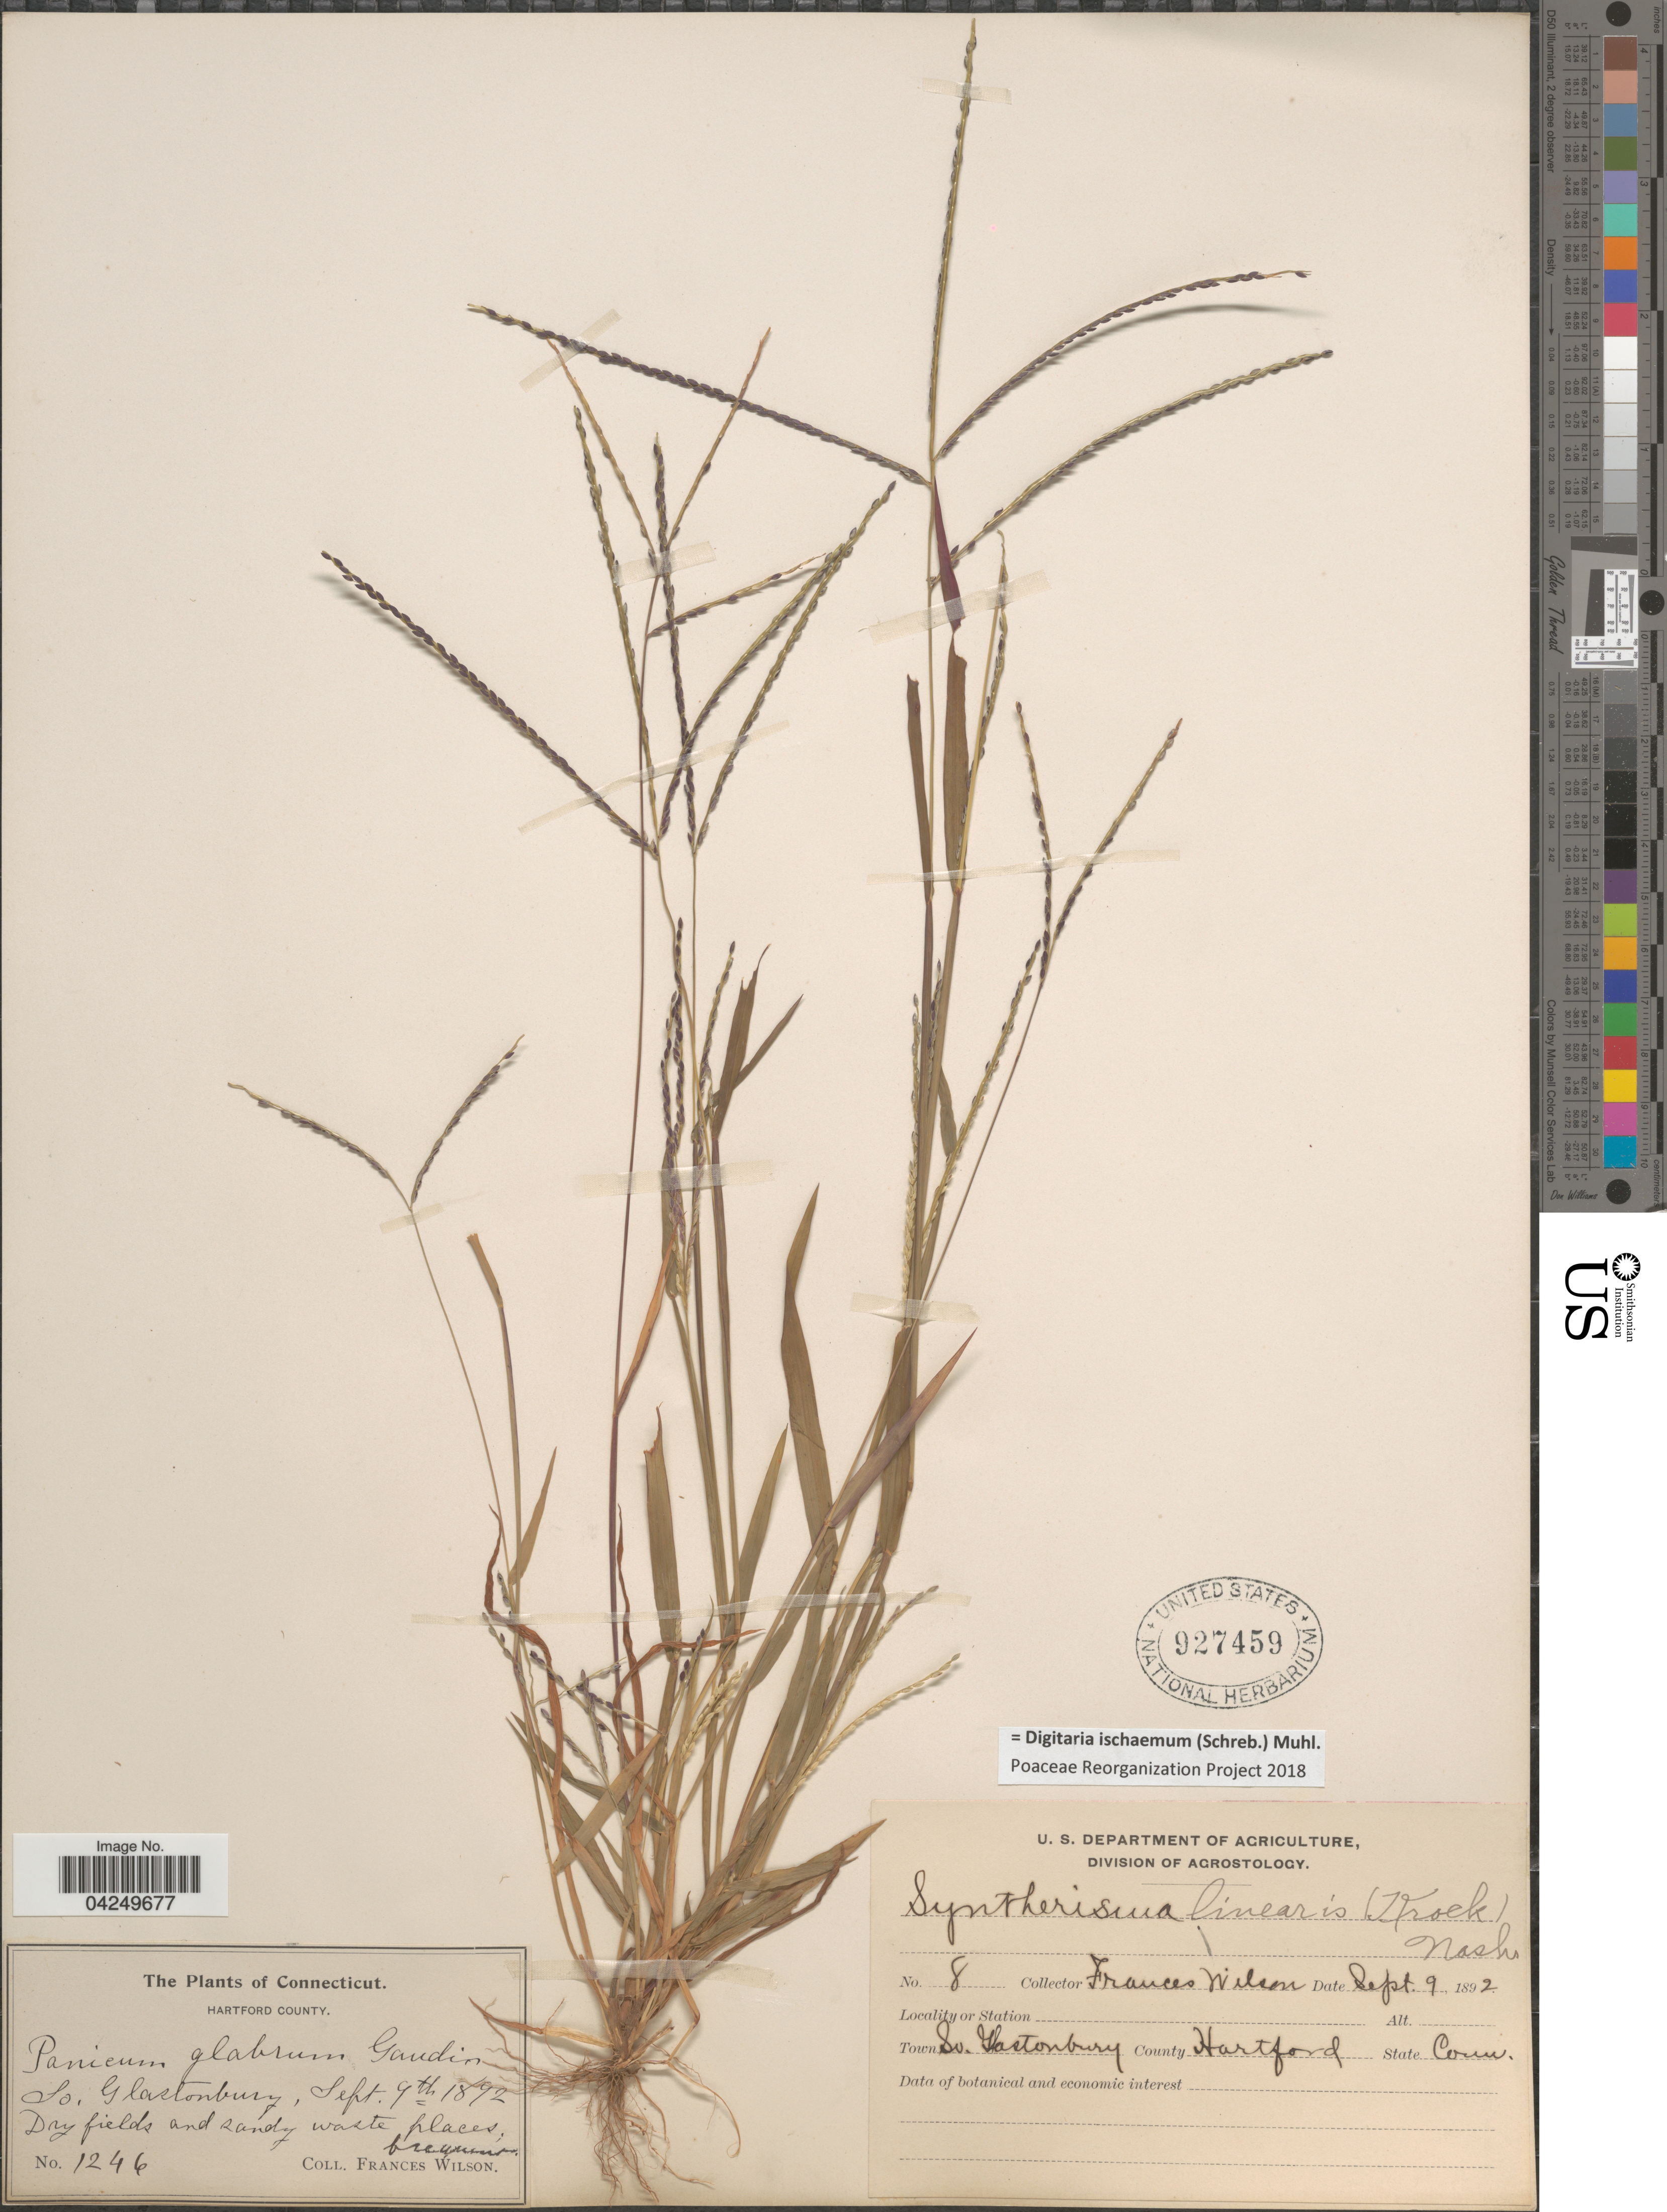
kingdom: Plantae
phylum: Tracheophyta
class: Liliopsida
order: Poales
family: Poaceae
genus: Digitaria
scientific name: Digitaria ischaemum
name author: (Schreber) Schreber ex Muhl.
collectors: F. Wilson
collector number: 1246/8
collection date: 1892-09-09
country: United States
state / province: Connecticut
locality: Town So. Glastonbury. County Hartford.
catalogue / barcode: US 927459